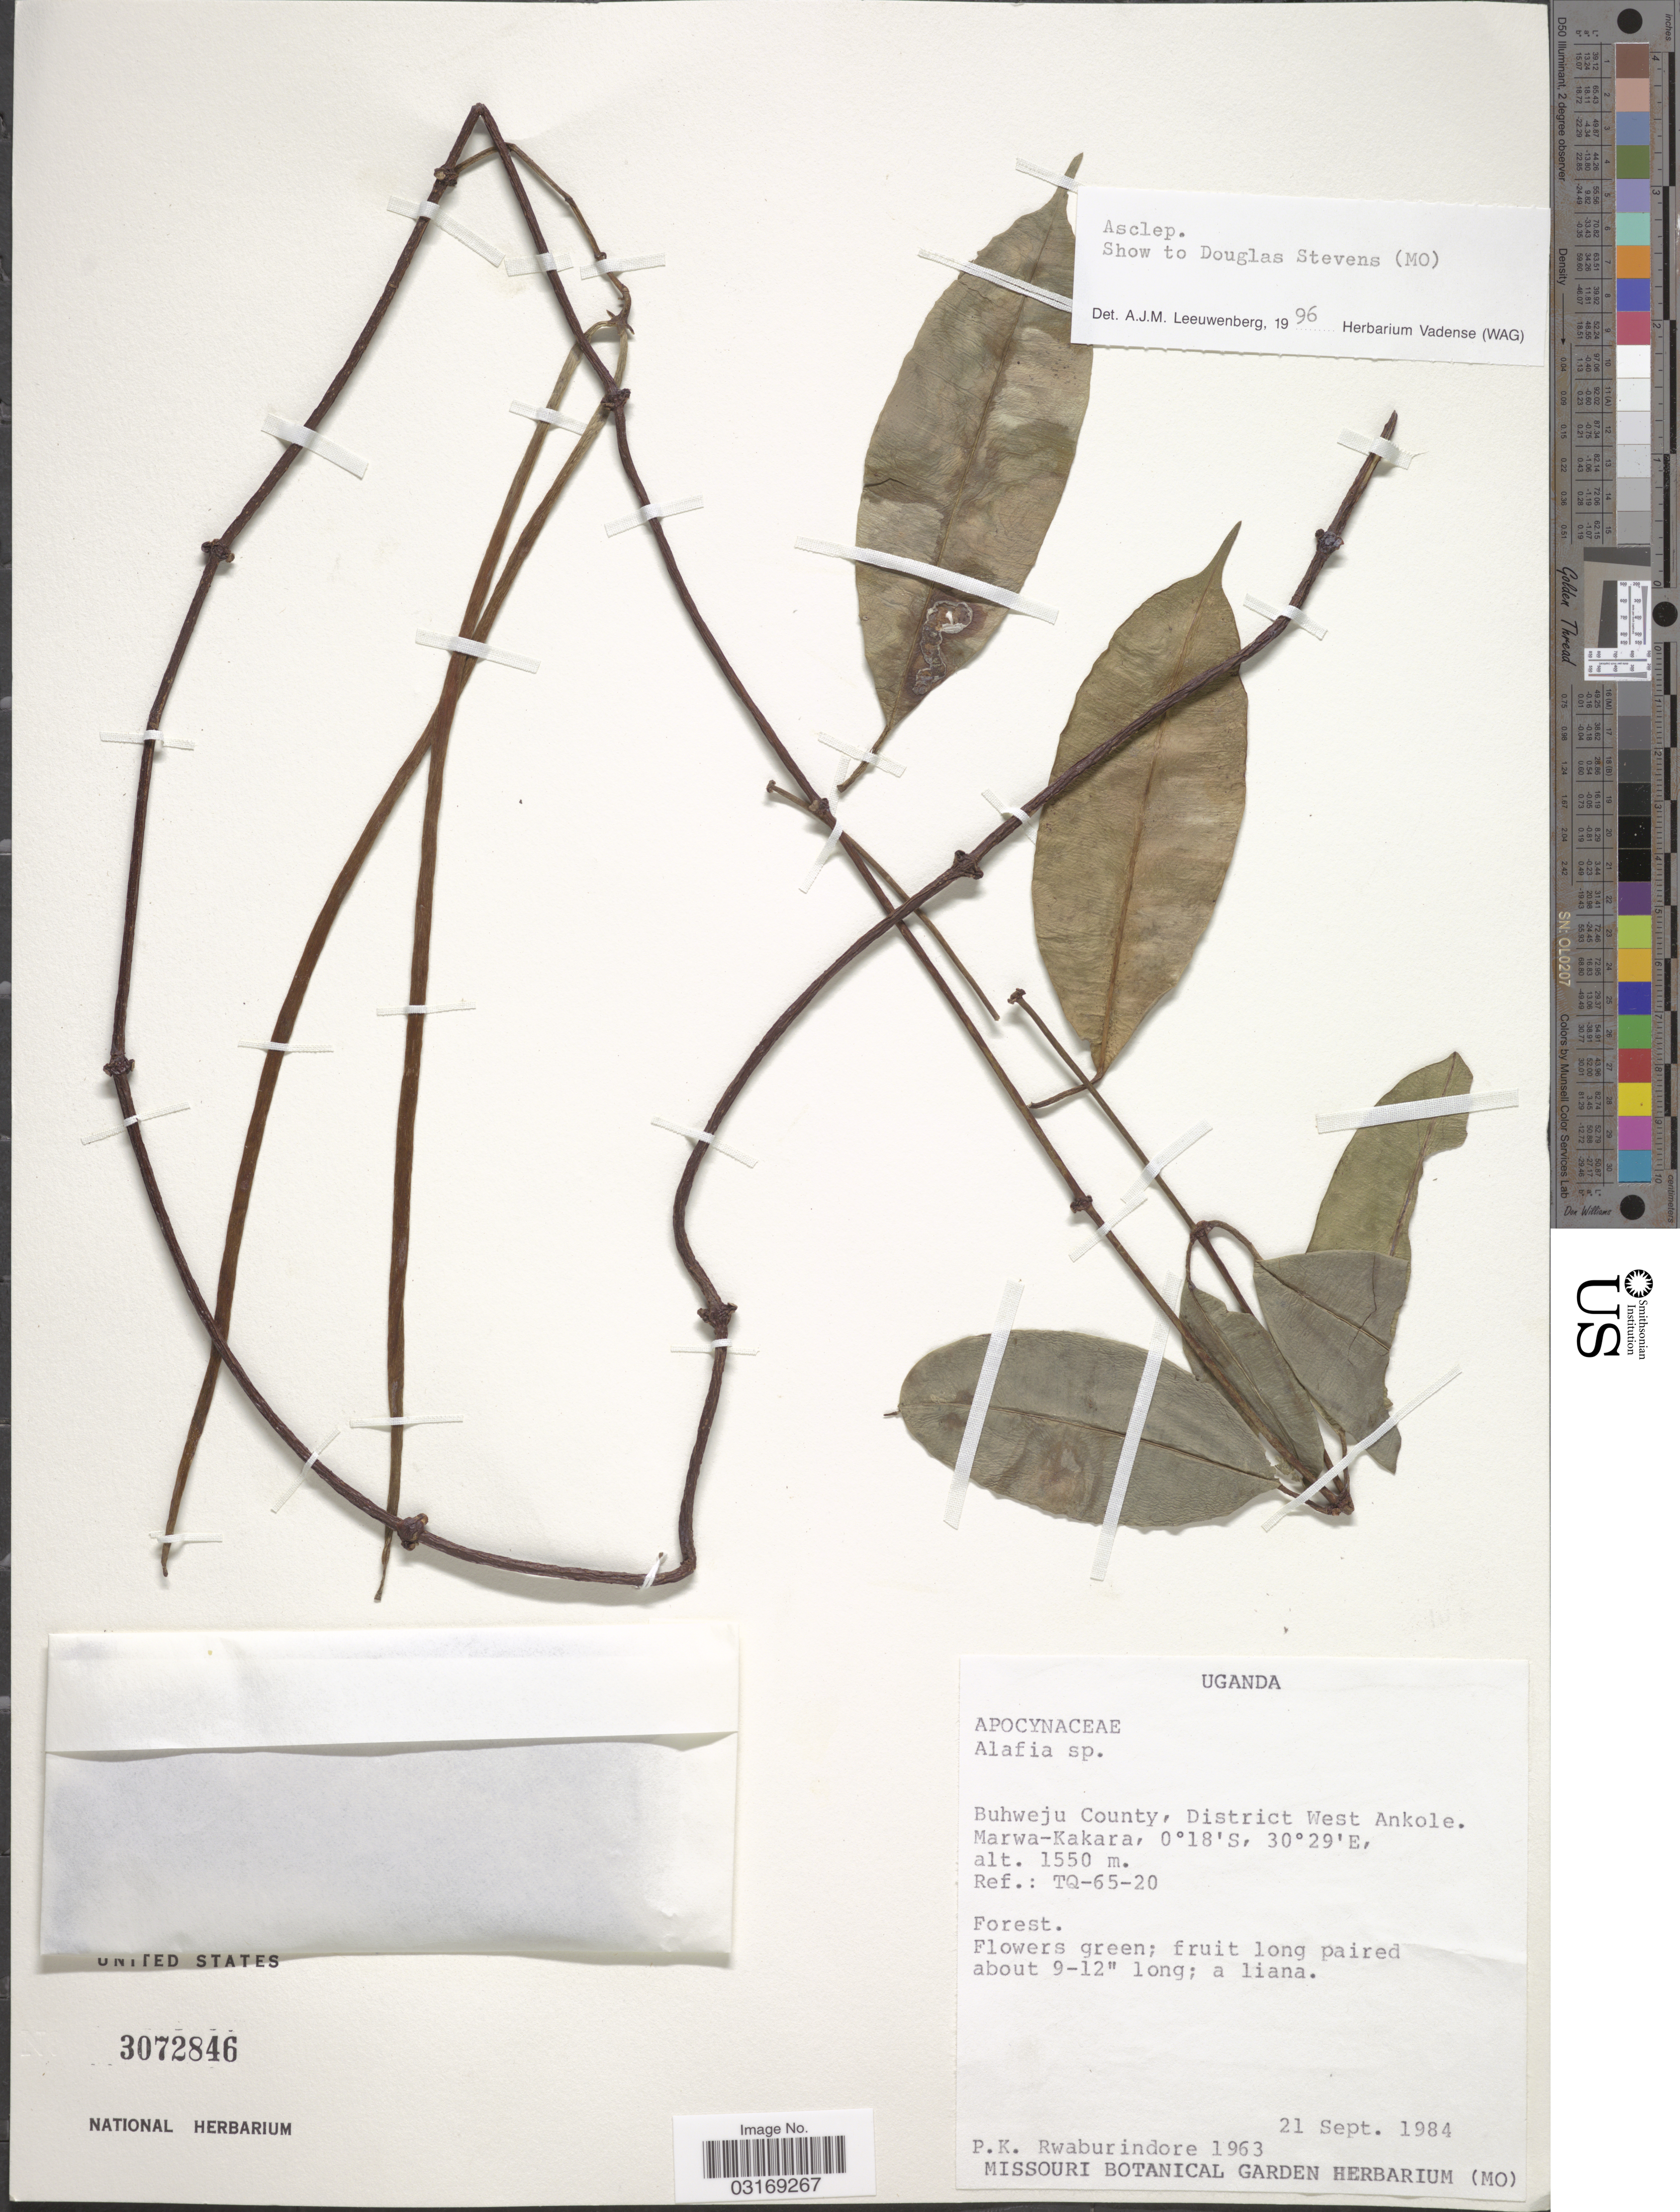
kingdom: Plantae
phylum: Tracheophyta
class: Magnoliopsida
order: Gentianales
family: Apocynaceae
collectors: P. Rwaburindore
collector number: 1963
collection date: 1984-09-21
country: Uganda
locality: Buhweju County, District West Ankole. Marwa-Kakara. Ref.: TQ-65-20.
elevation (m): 1550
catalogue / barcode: US 3072846